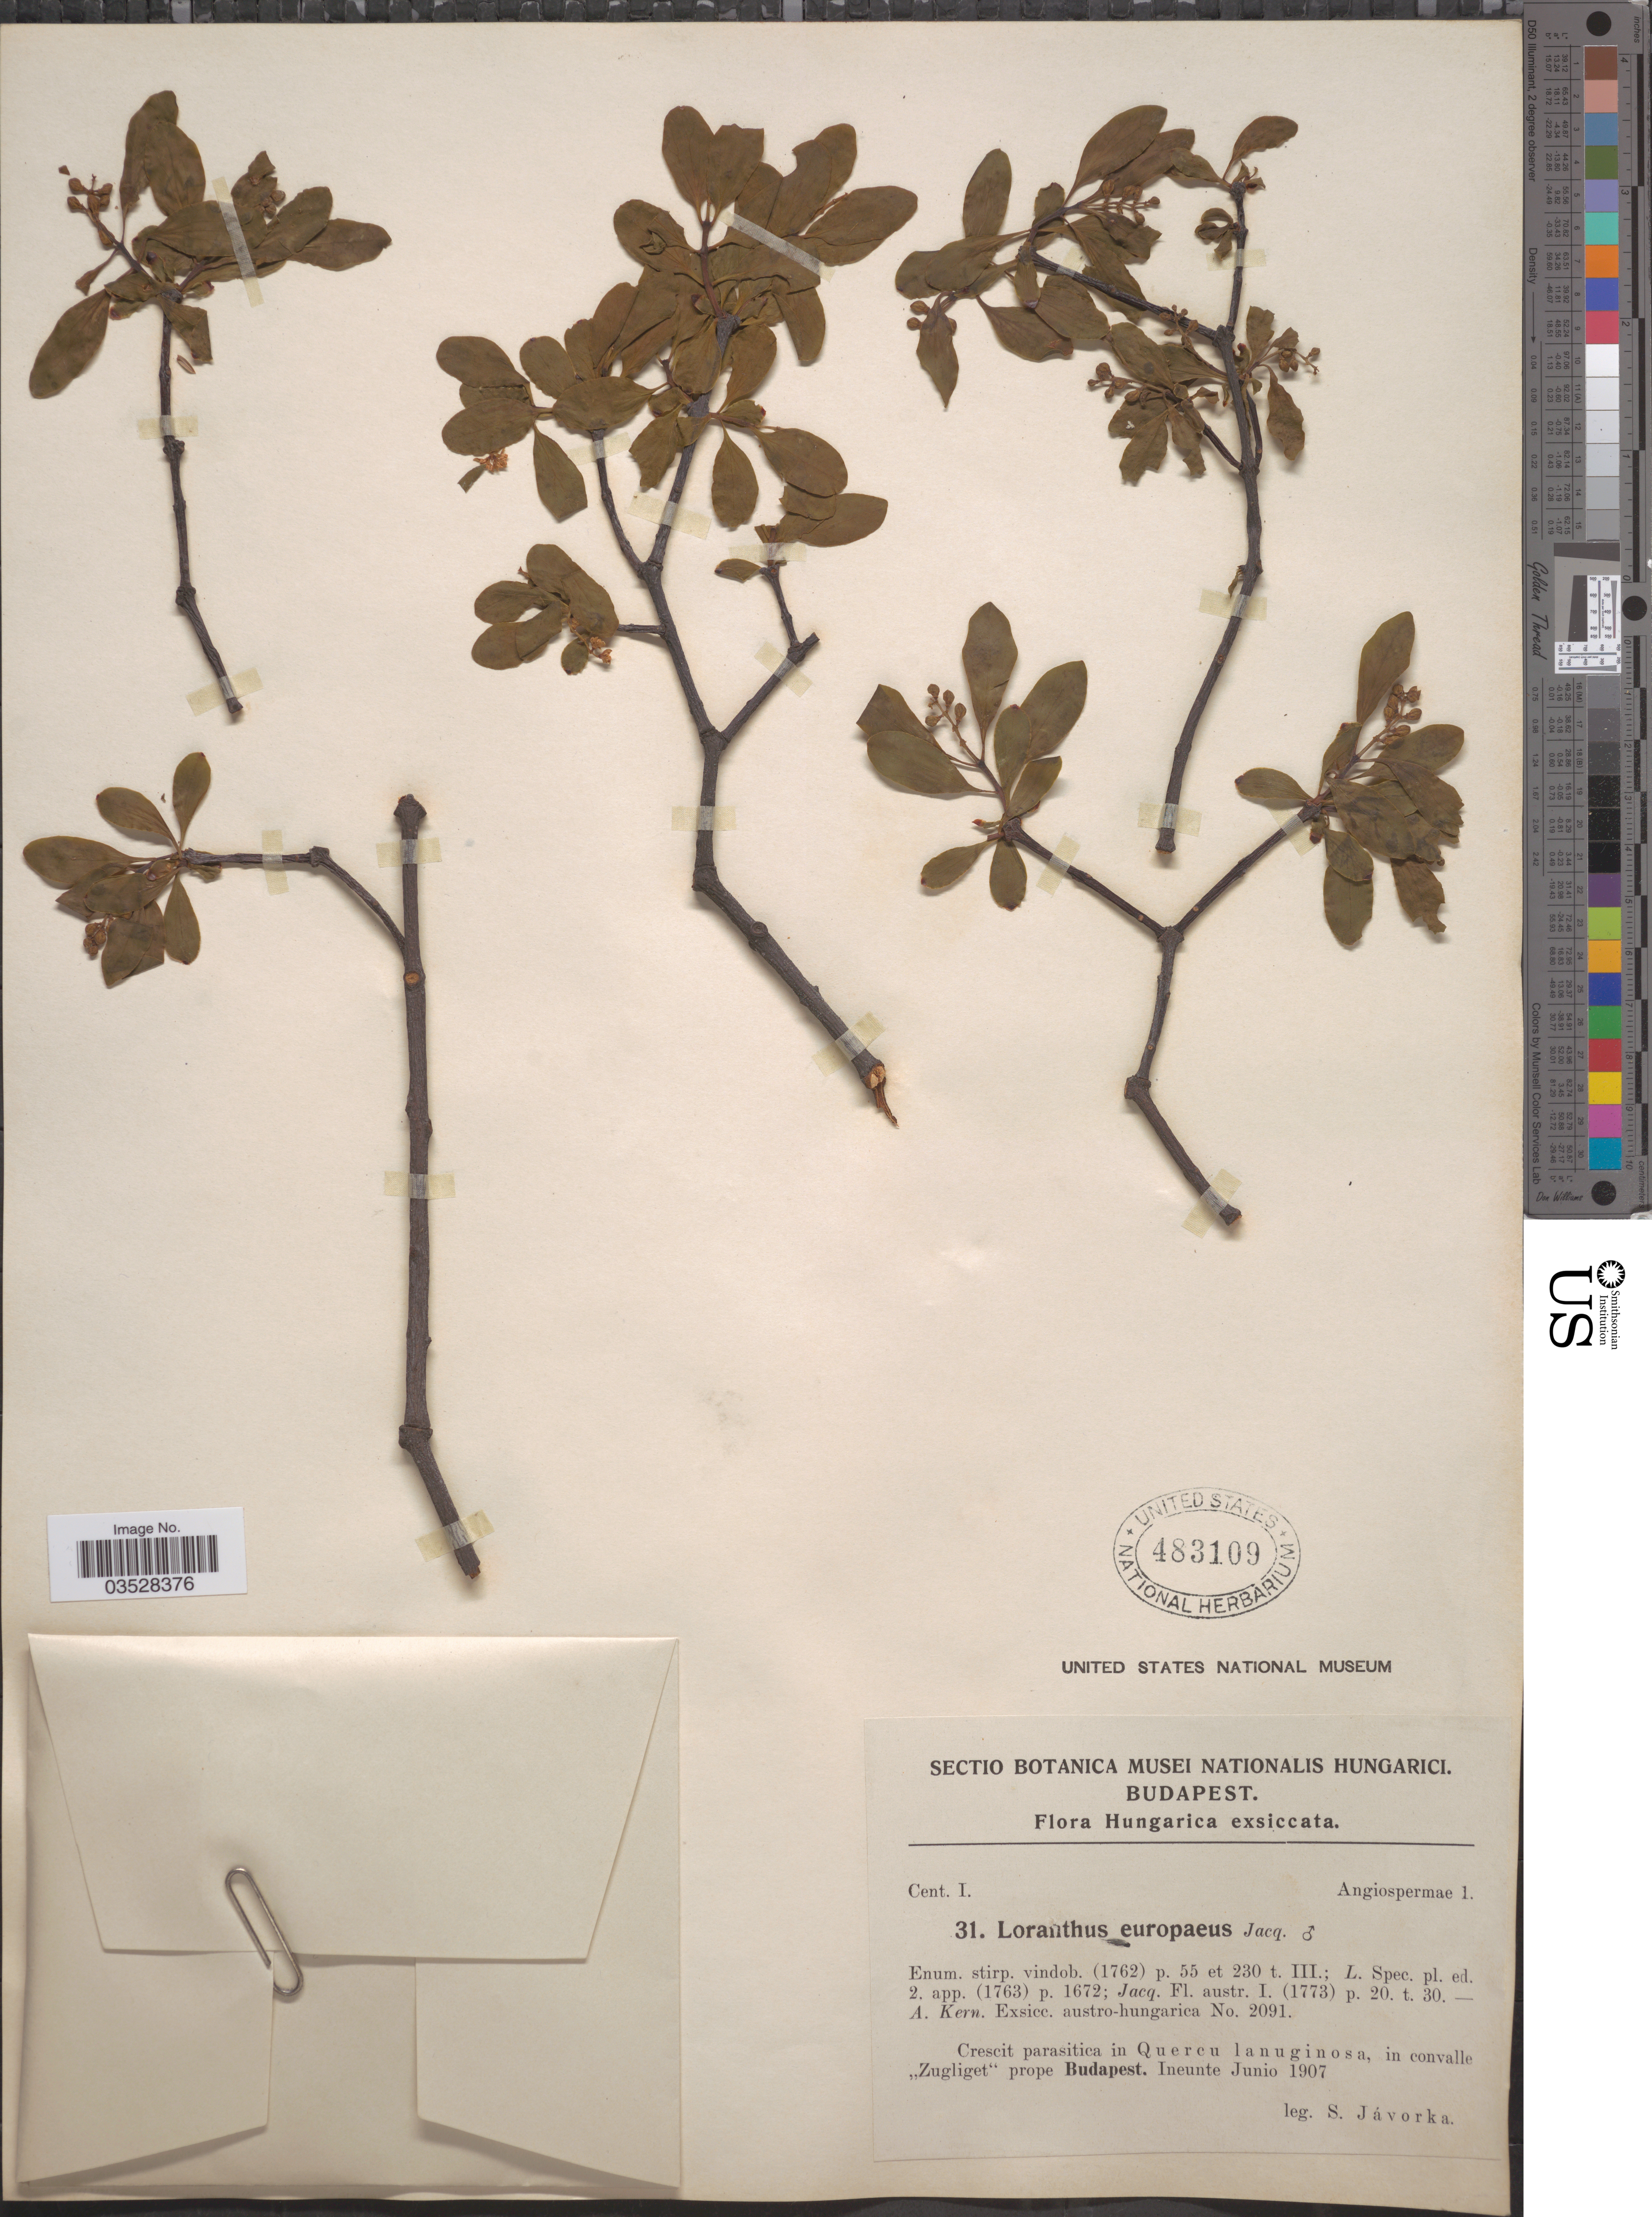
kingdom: Plantae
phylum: Tracheophyta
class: Magnoliopsida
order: Santalales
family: Loranthaceae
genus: Loranthus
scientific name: Loranthus europaeus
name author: Jacq.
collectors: S. Javorka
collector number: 31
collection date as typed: Ineunte Junio 1907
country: Hungary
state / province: Budapest, Capital District of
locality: In convalle "Zugliget" prope Budapest.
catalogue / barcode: US 483109